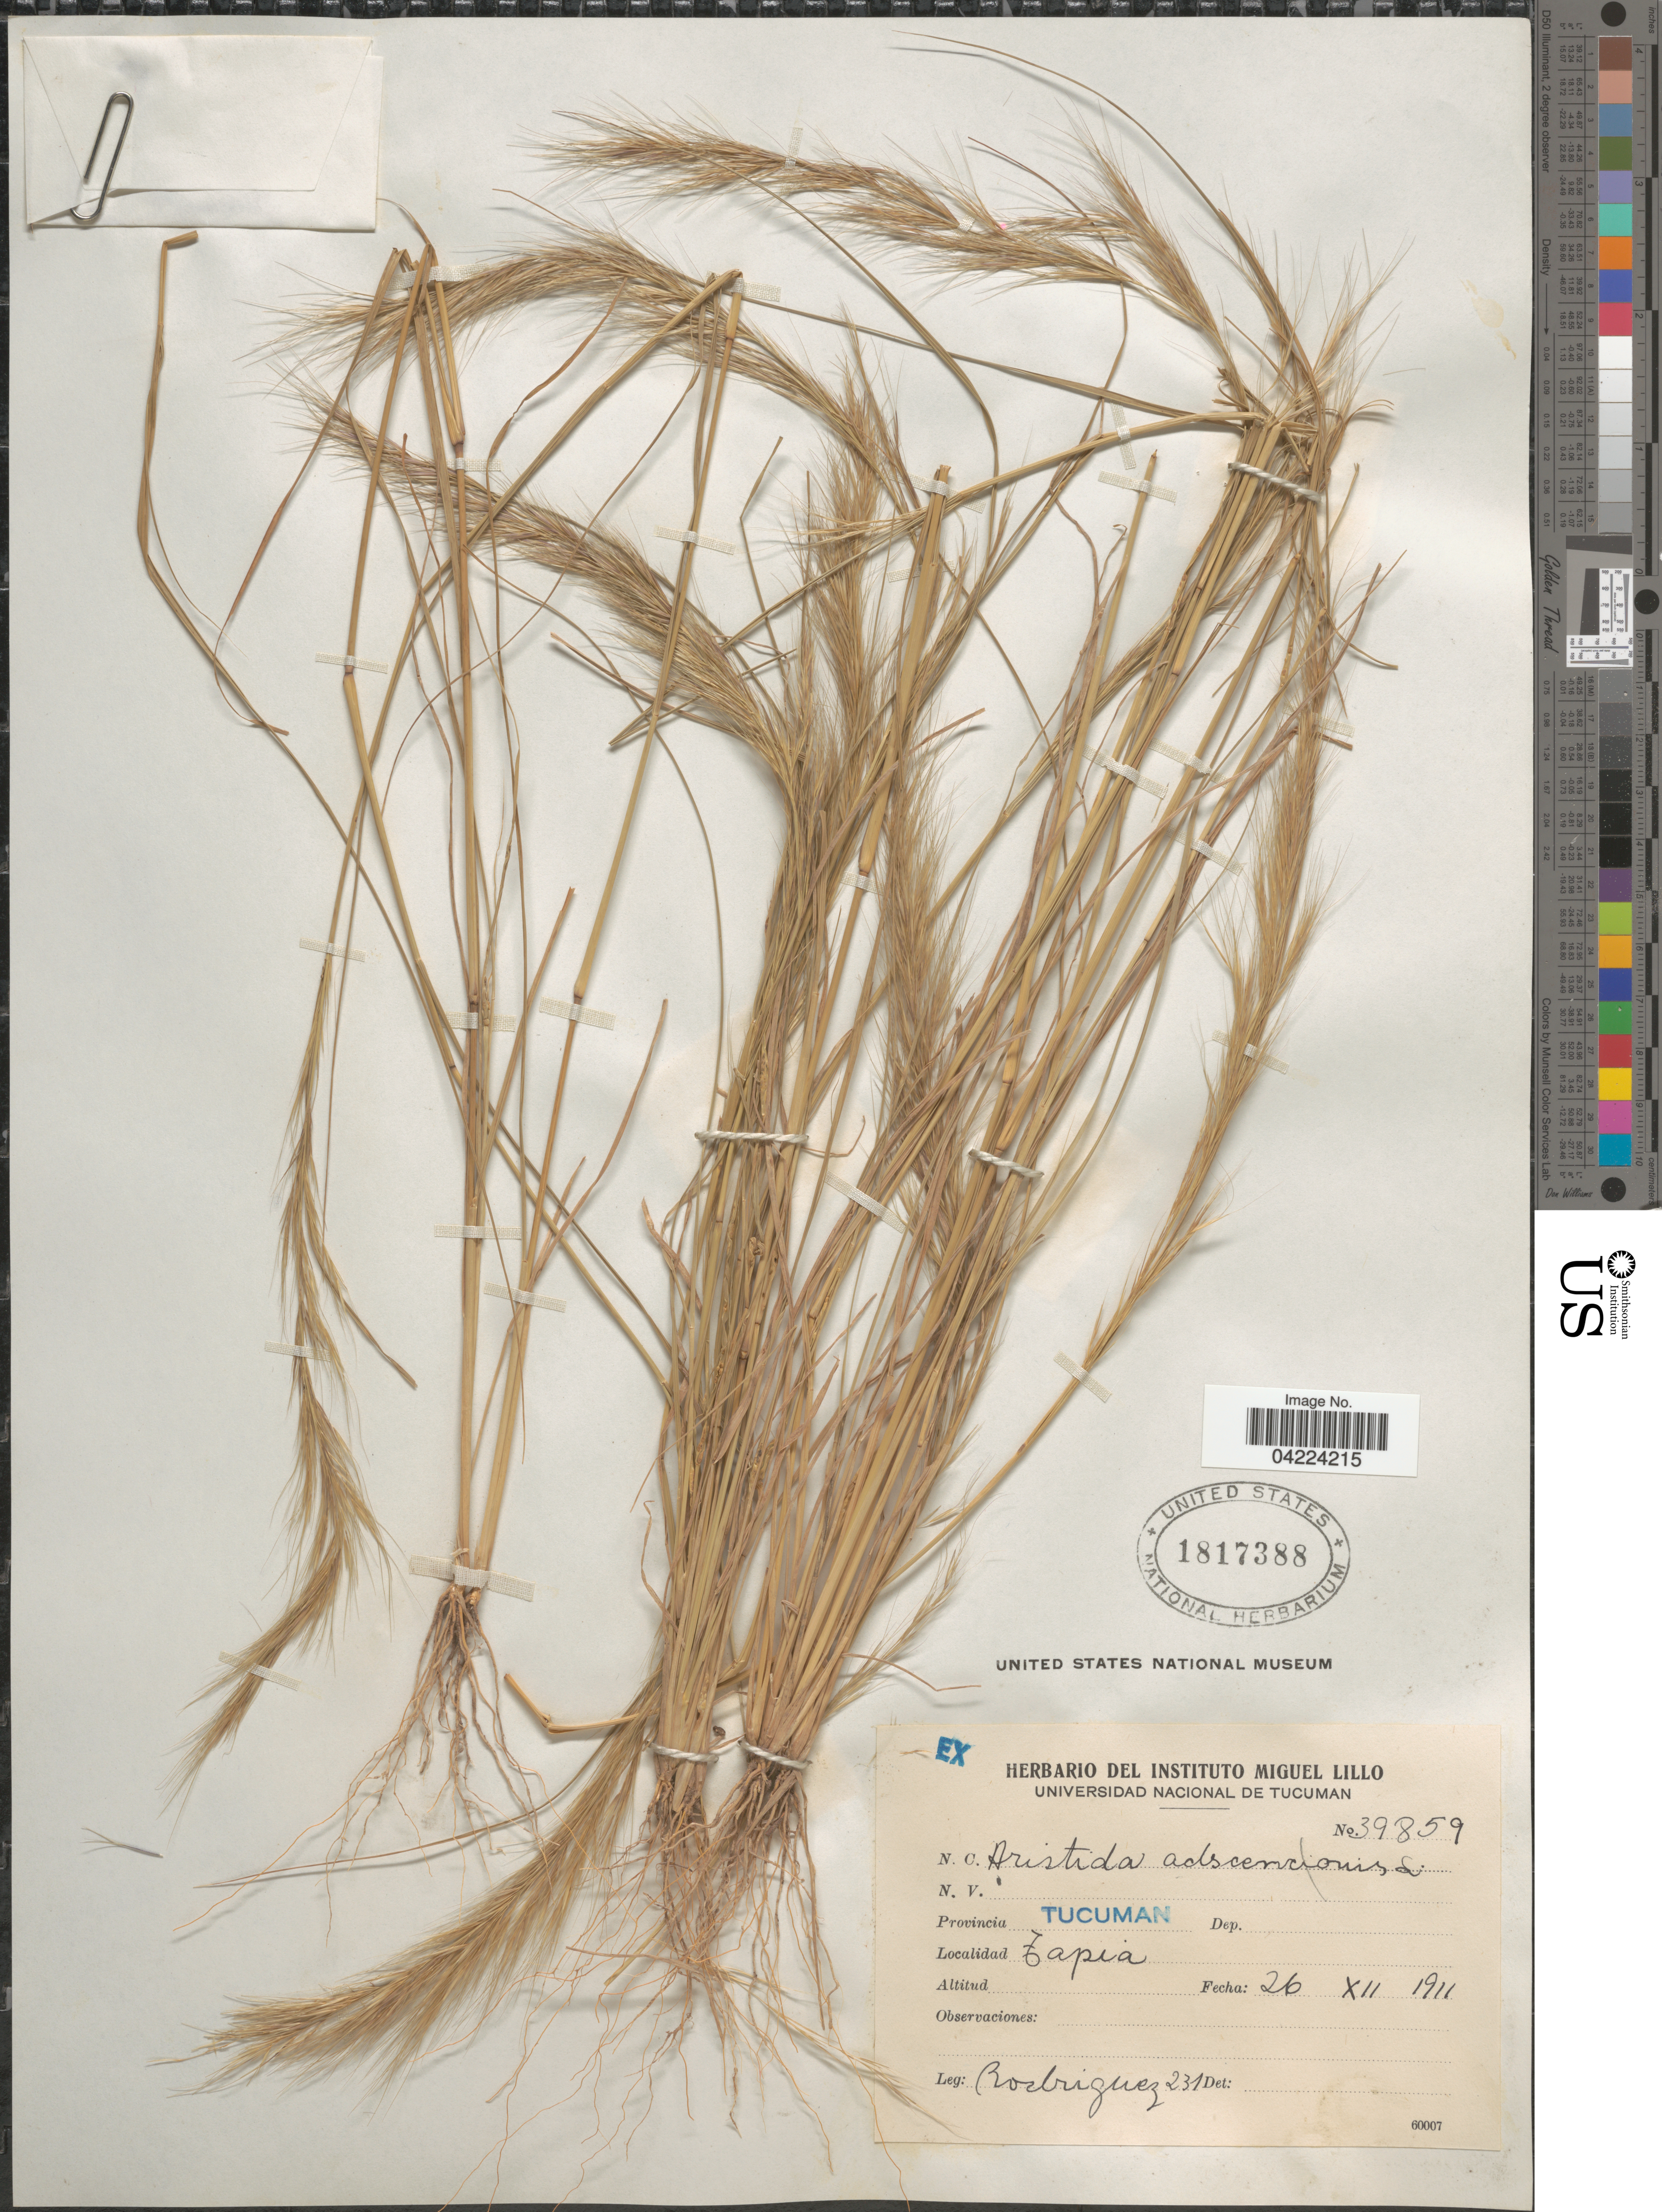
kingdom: Plantae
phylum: Tracheophyta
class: Liliopsida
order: Poales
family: Poaceae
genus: Aristida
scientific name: Aristida adscensionis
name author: L.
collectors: Rodriguez, --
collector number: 231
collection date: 1911-12-26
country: Argentina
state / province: Tucuman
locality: Tapia.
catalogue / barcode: US 1817388